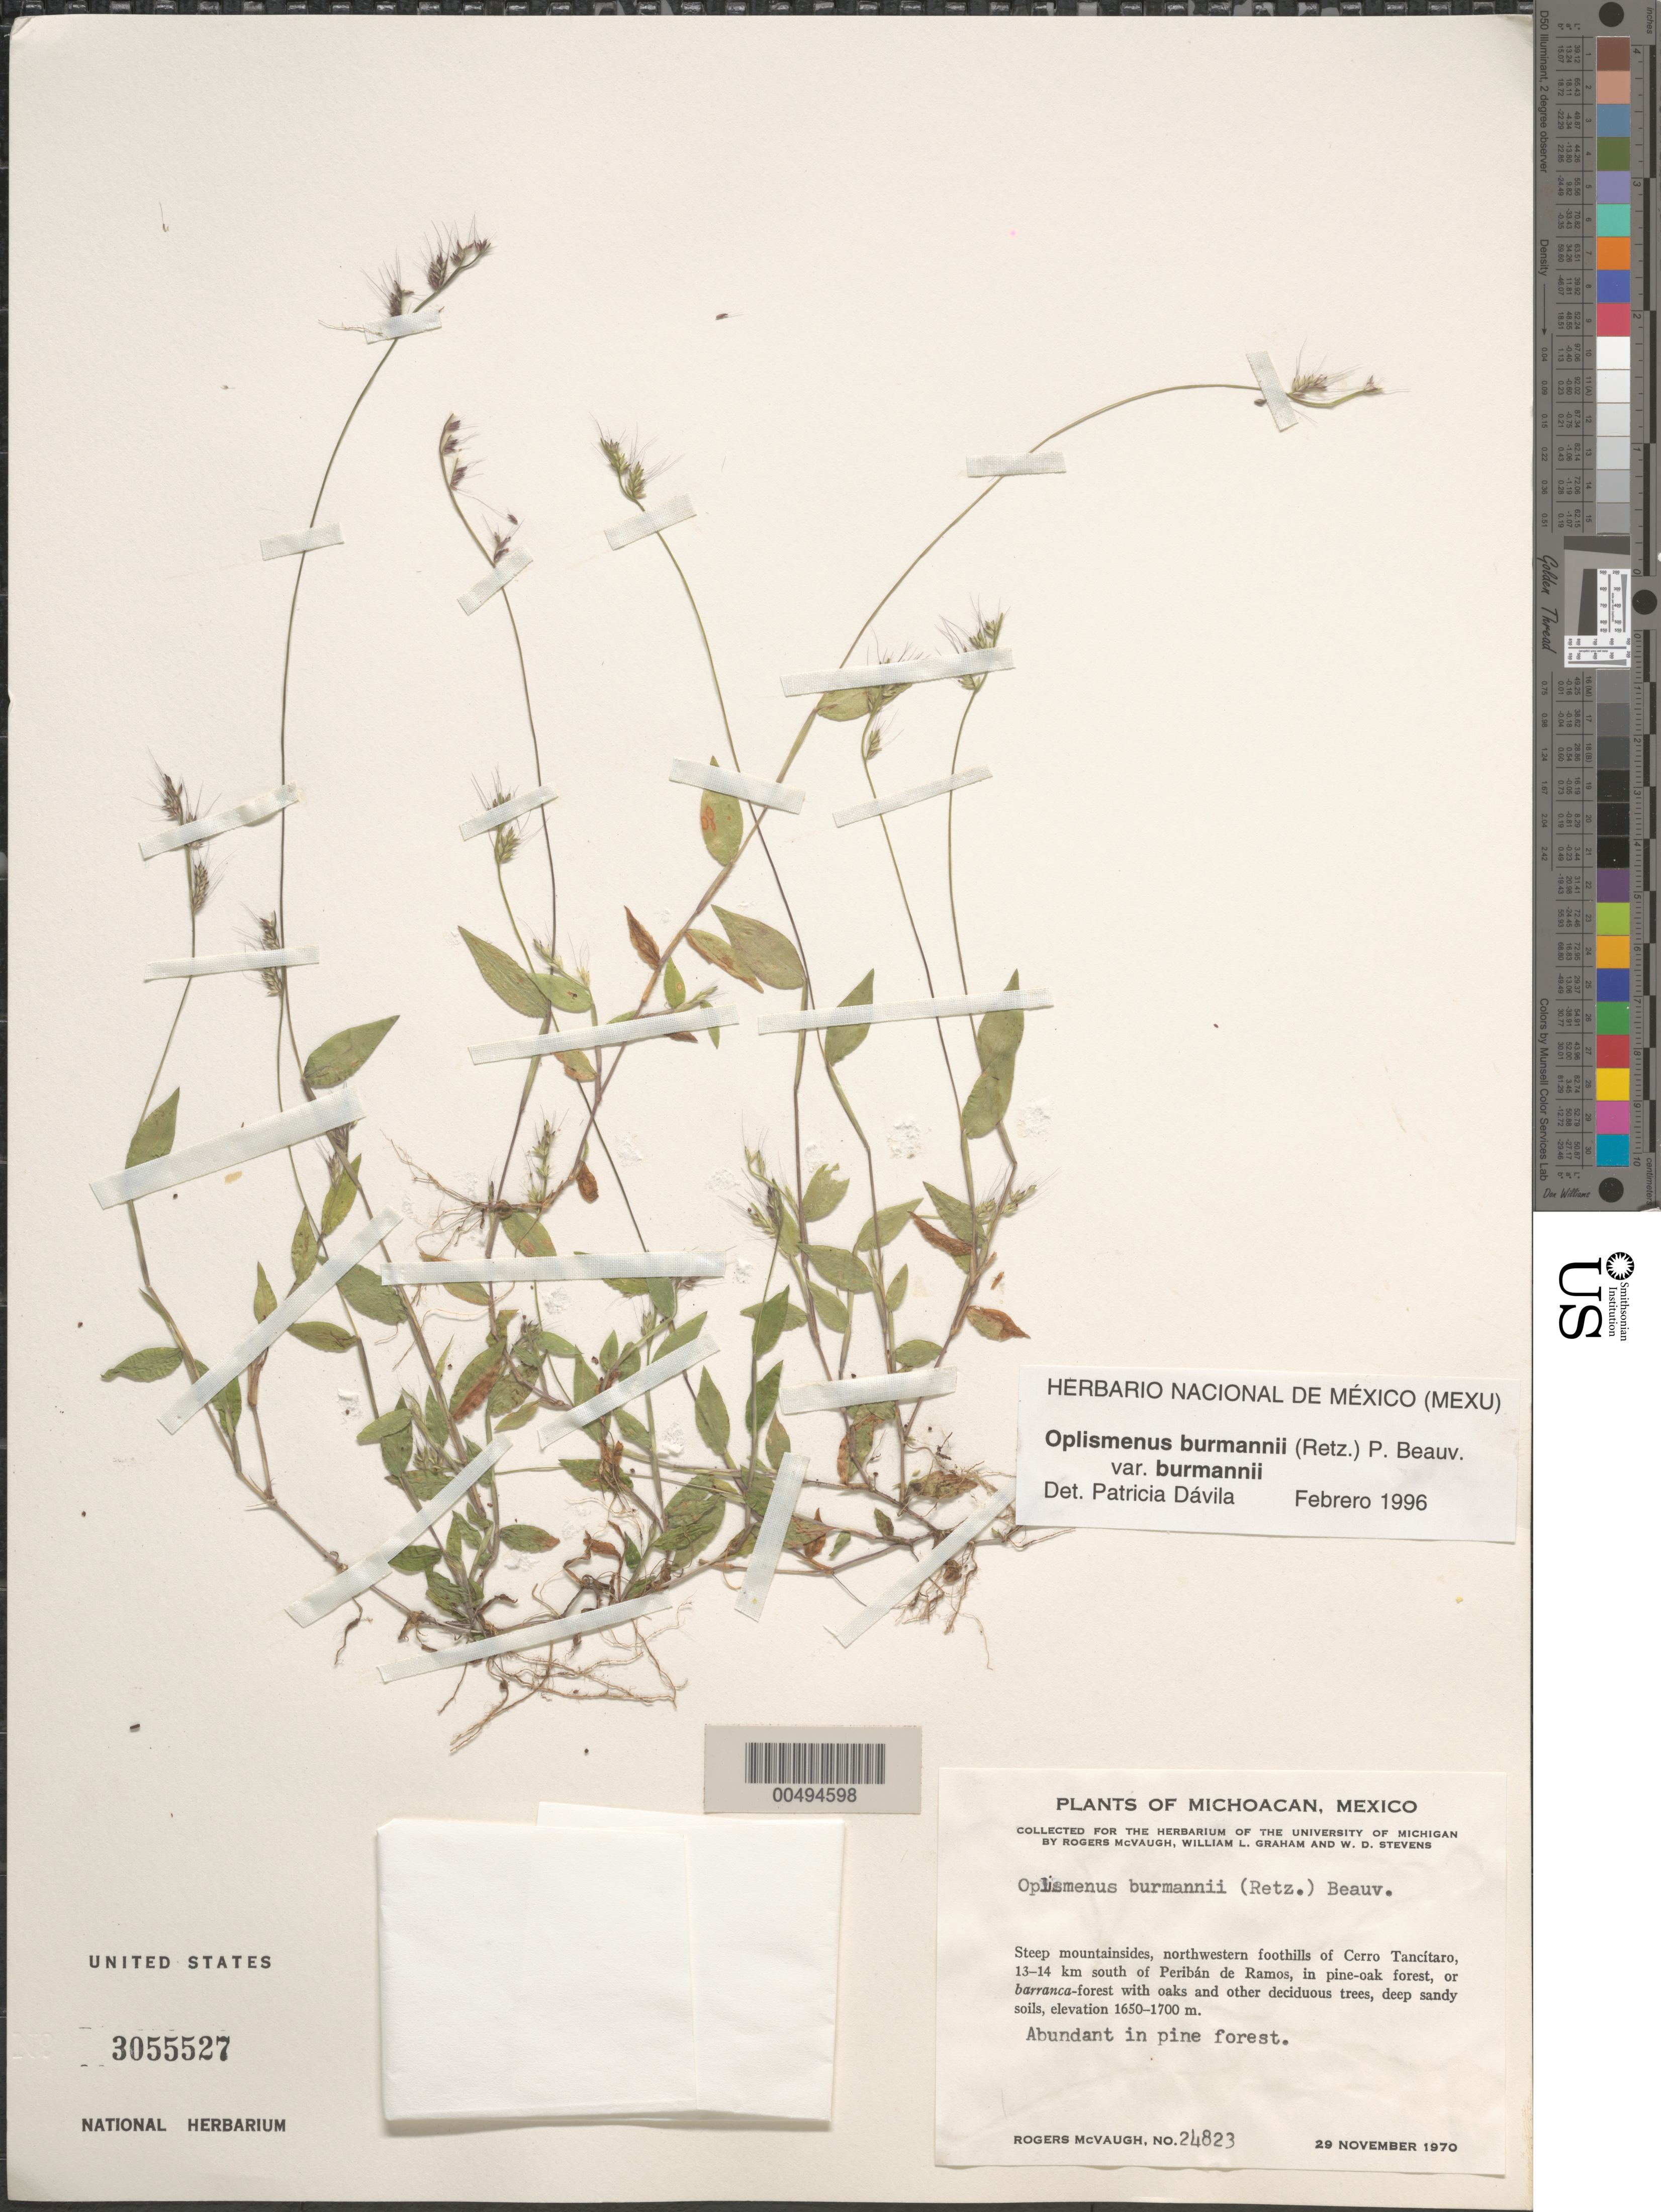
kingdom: Plantae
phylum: Tracheophyta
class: Liliopsida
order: Poales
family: Poaceae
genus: Oplismenus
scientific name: Oplismenus burmannii var. burmannii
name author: (Retz.) P. Beauv.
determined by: Dávila, P. D.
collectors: R. McVaugh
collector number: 24823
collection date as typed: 29 Nov 1970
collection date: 1970-11-29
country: Mexico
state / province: Michoacán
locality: NW foothills of Cerro Tancítaro, 13-14 km S of Periban de Ramos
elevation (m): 1650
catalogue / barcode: US 3055527